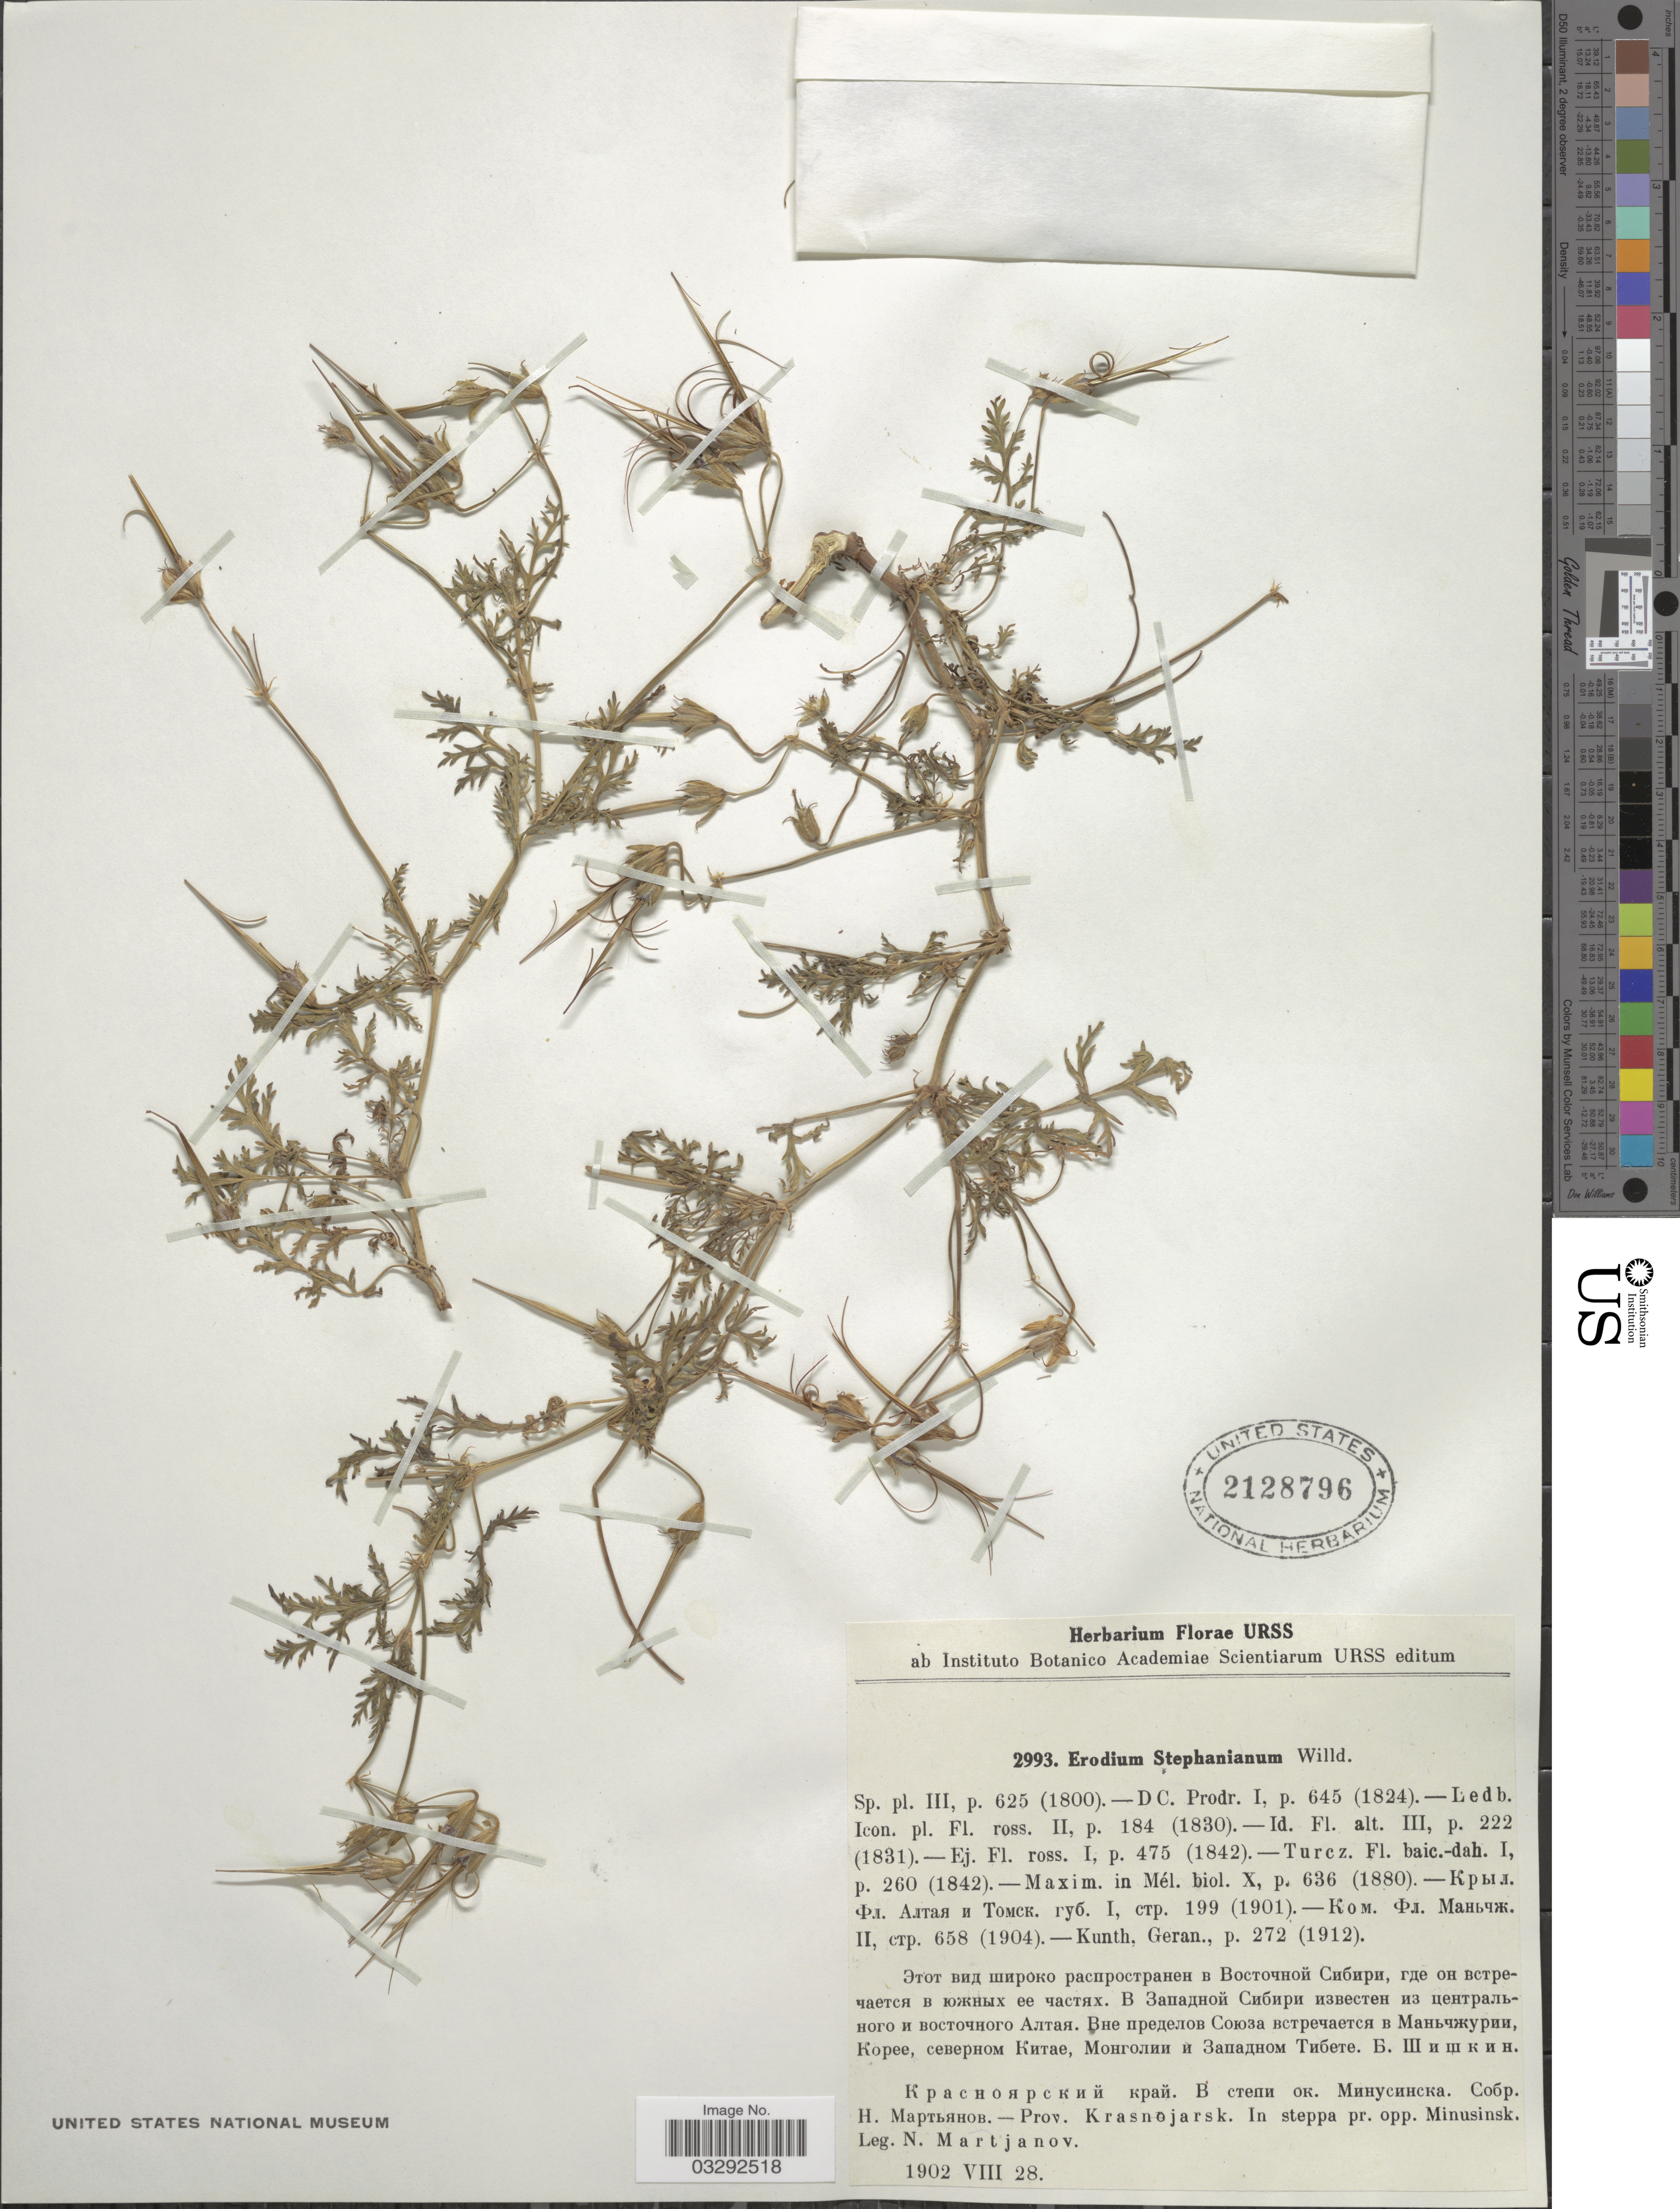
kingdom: Plantae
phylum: Tracheophyta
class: Magnoliopsida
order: Geraniales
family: Geraniaceae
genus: Erodium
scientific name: Erodium stephanianum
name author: Willd.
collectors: N. Martjanov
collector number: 2993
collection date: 1902-08-28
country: Russian Federation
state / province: Krasnoyarsk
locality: Prov. Krasnojarsk. In steppa pr. opp. Minusinsk.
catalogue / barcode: US 2128796